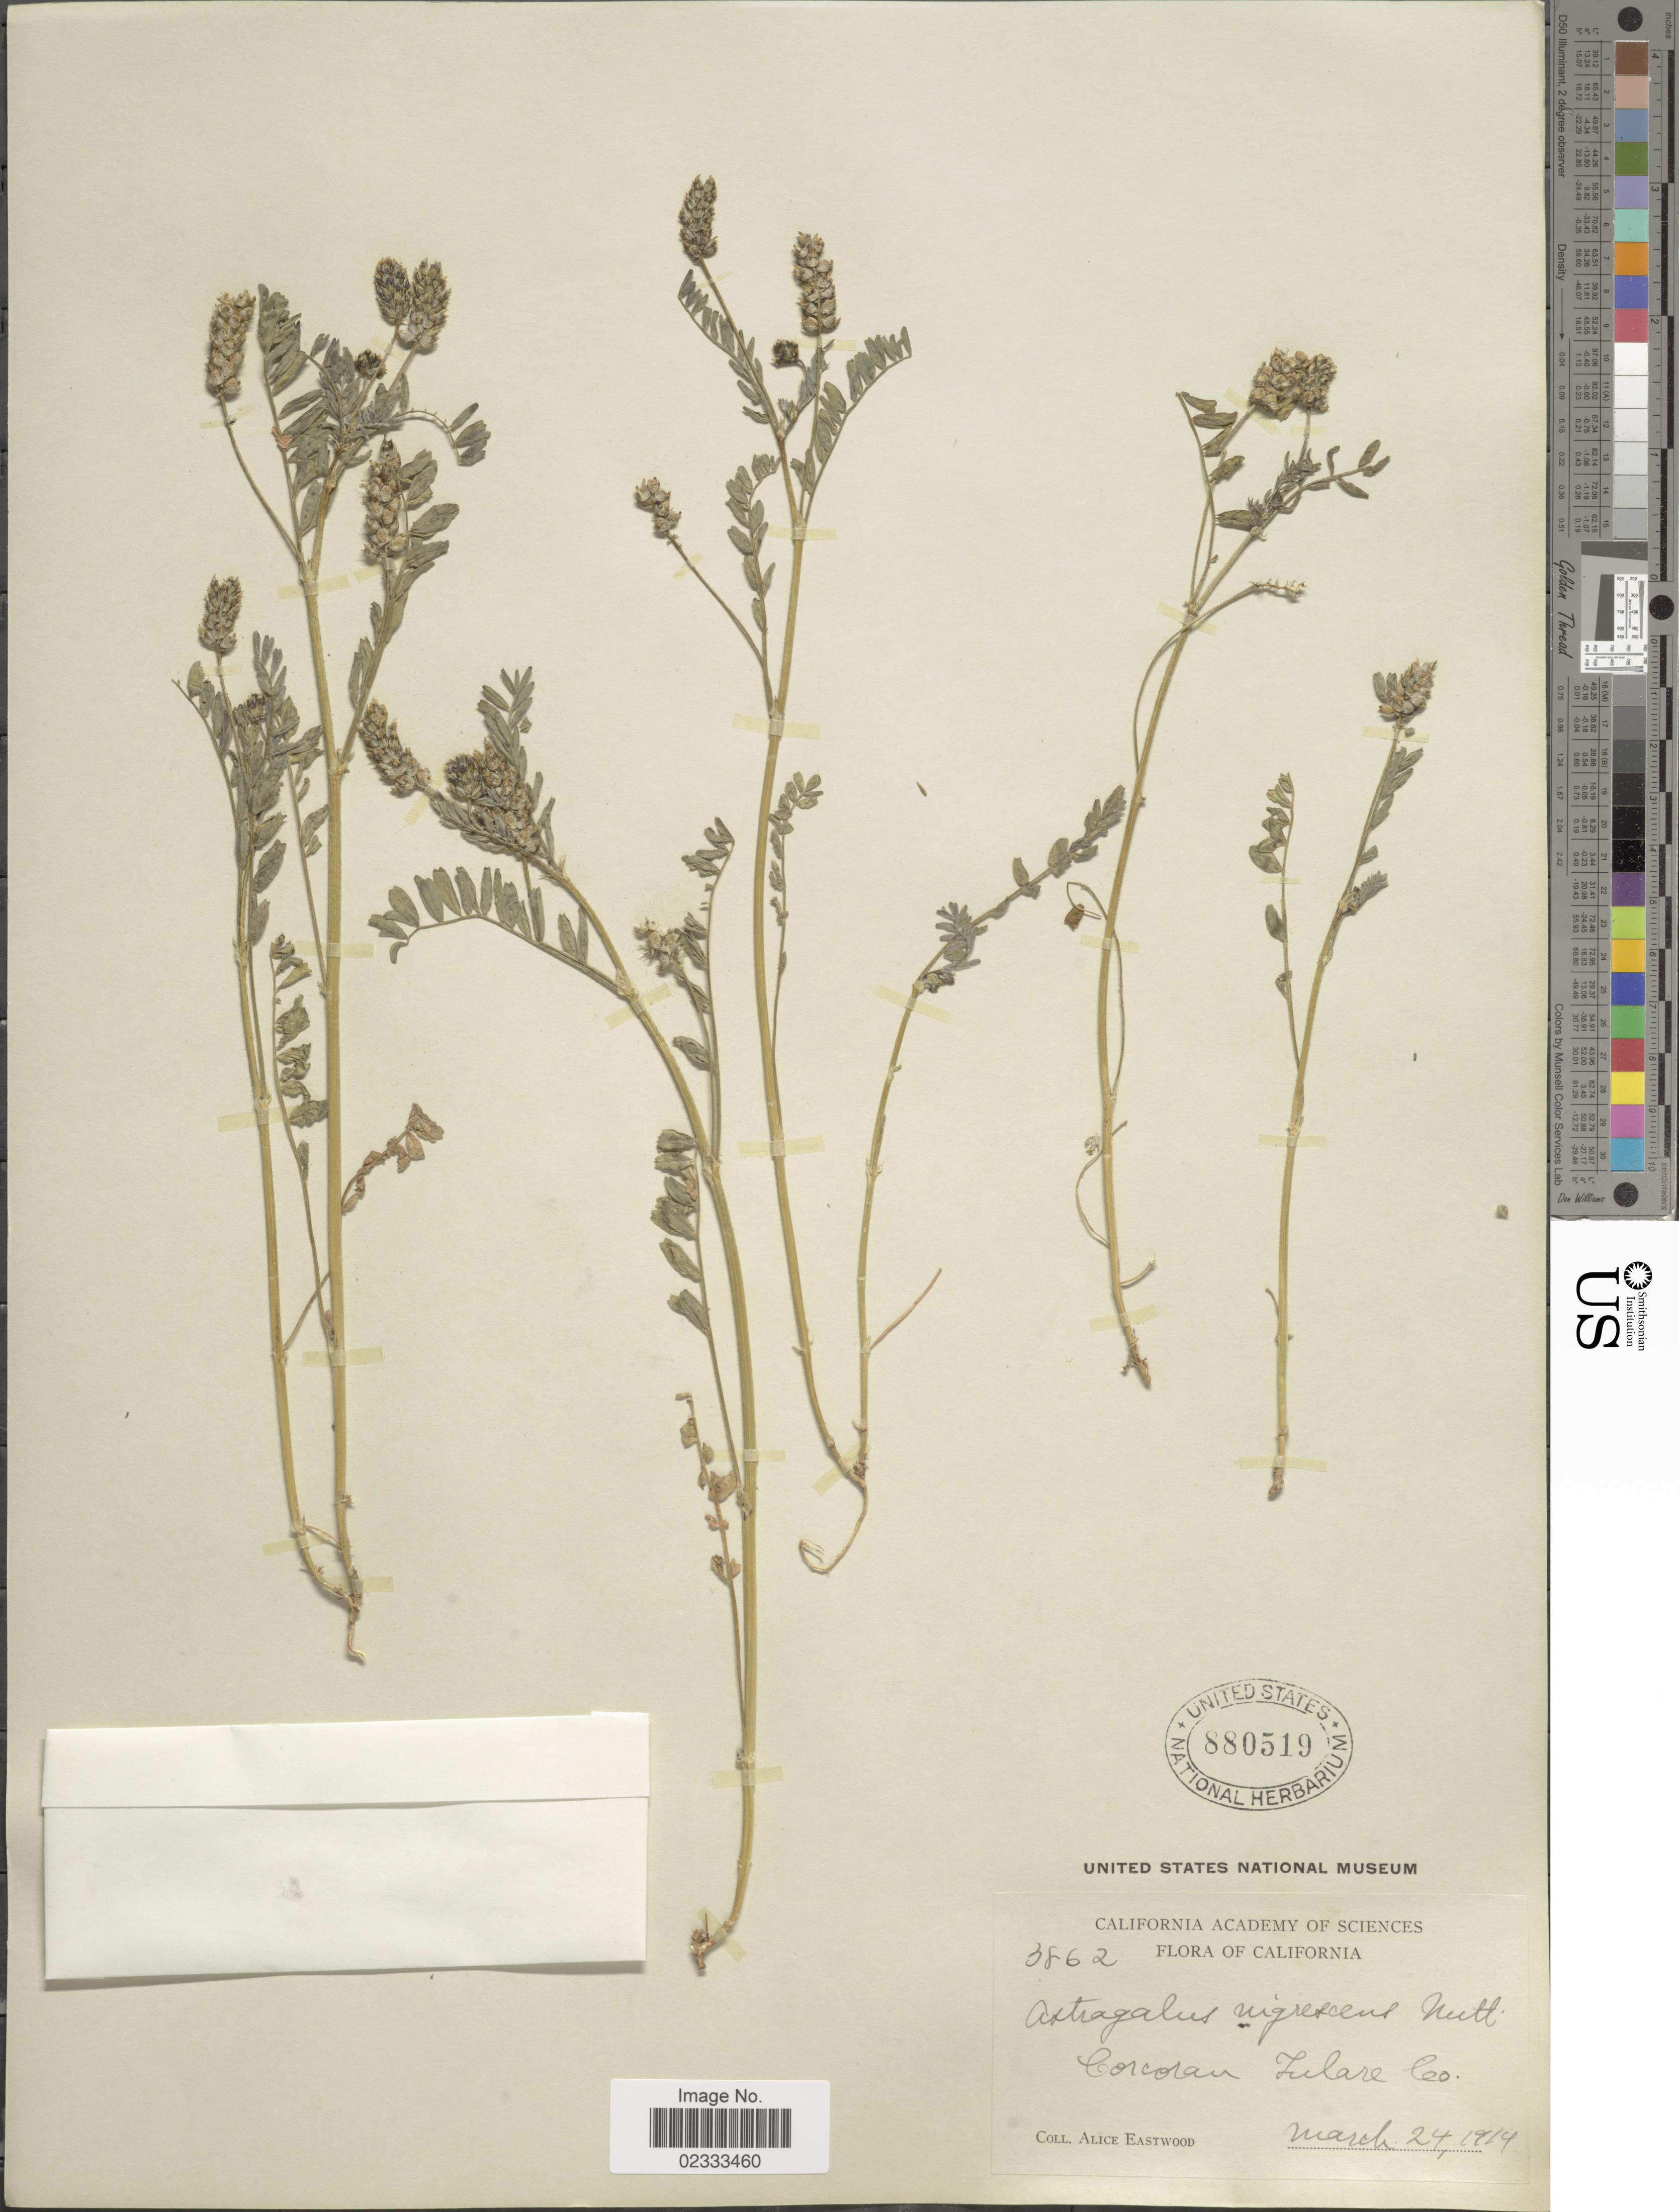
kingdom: Plantae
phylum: Tracheophyta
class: Magnoliopsida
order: Fabales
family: Fabaceae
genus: Astragalus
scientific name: Astragalus nigrescens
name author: Pall.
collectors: A. Eastwood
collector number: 3862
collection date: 1914-03-24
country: United States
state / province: California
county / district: Tulare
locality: Corcoran. Tulare Co.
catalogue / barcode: US 880519